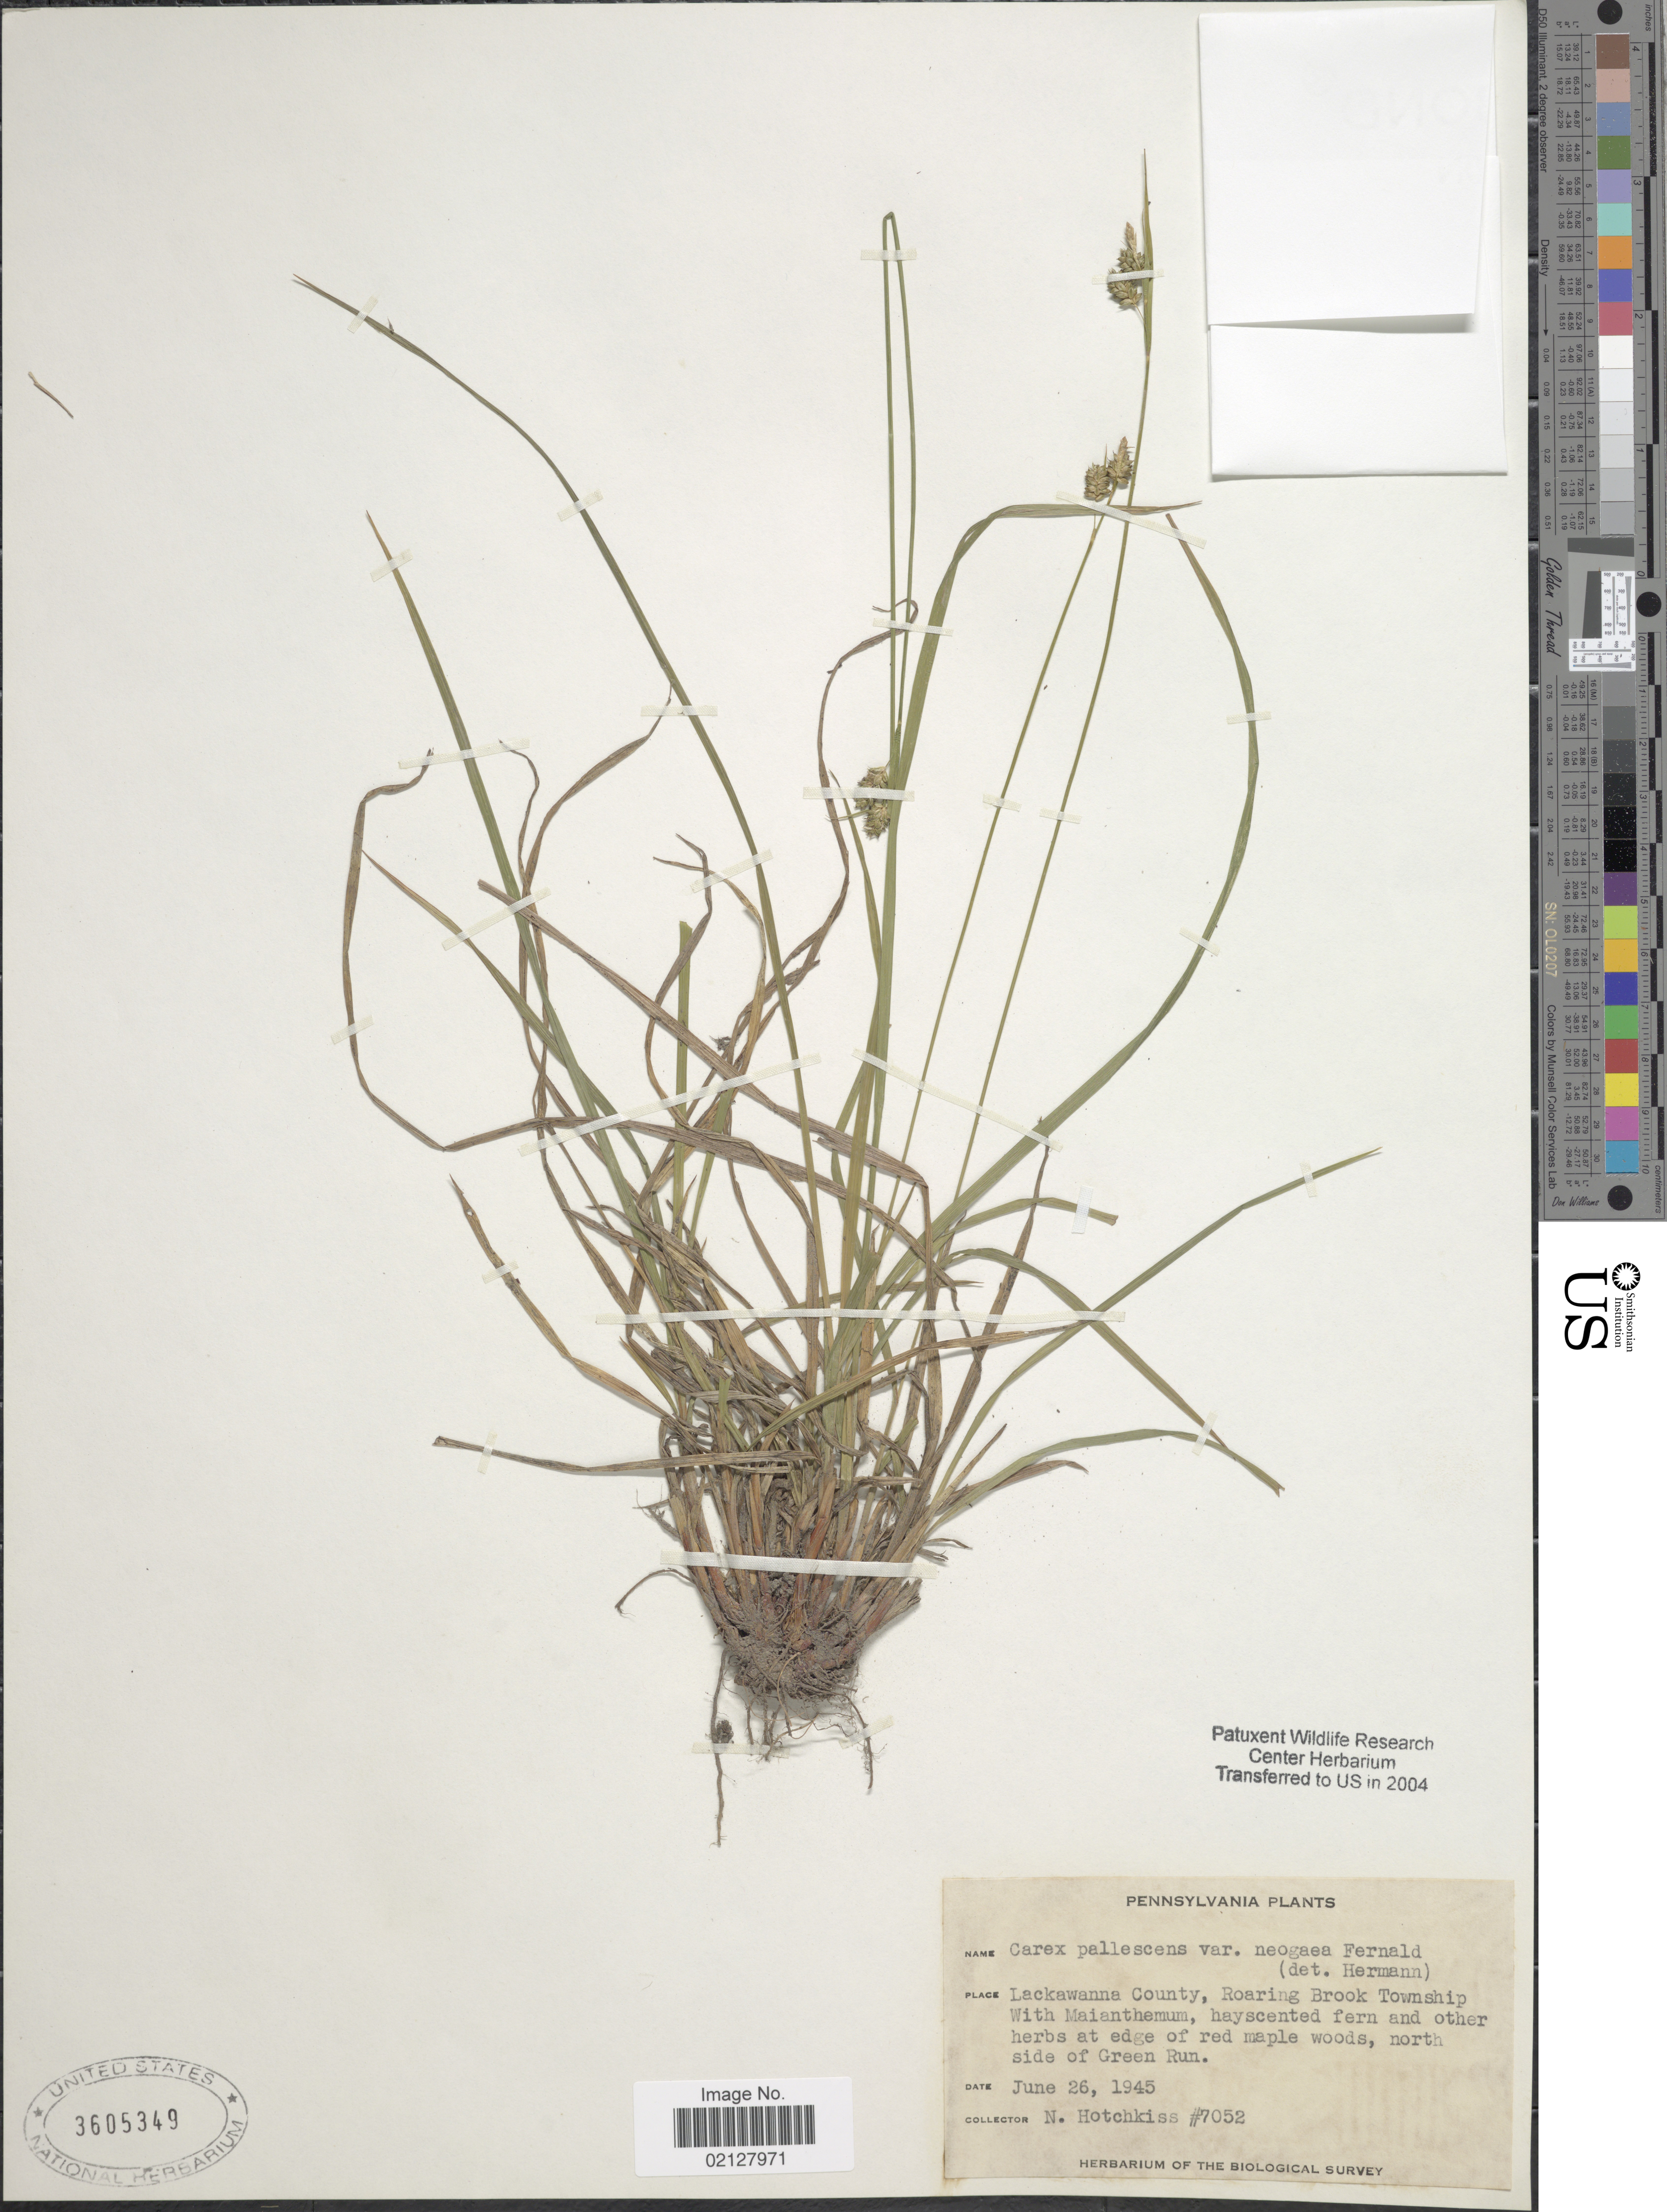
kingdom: Plantae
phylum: Tracheophyta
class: Liliopsida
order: Poales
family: Cyperaceae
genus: Carex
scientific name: Carex pallescens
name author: L.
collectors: N. Hotchkiss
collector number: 7052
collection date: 1945-06-26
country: United States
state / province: Pennsylvania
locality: Lackawanna County, Roaring Brook Township , north side of Green Run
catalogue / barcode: US 3605349